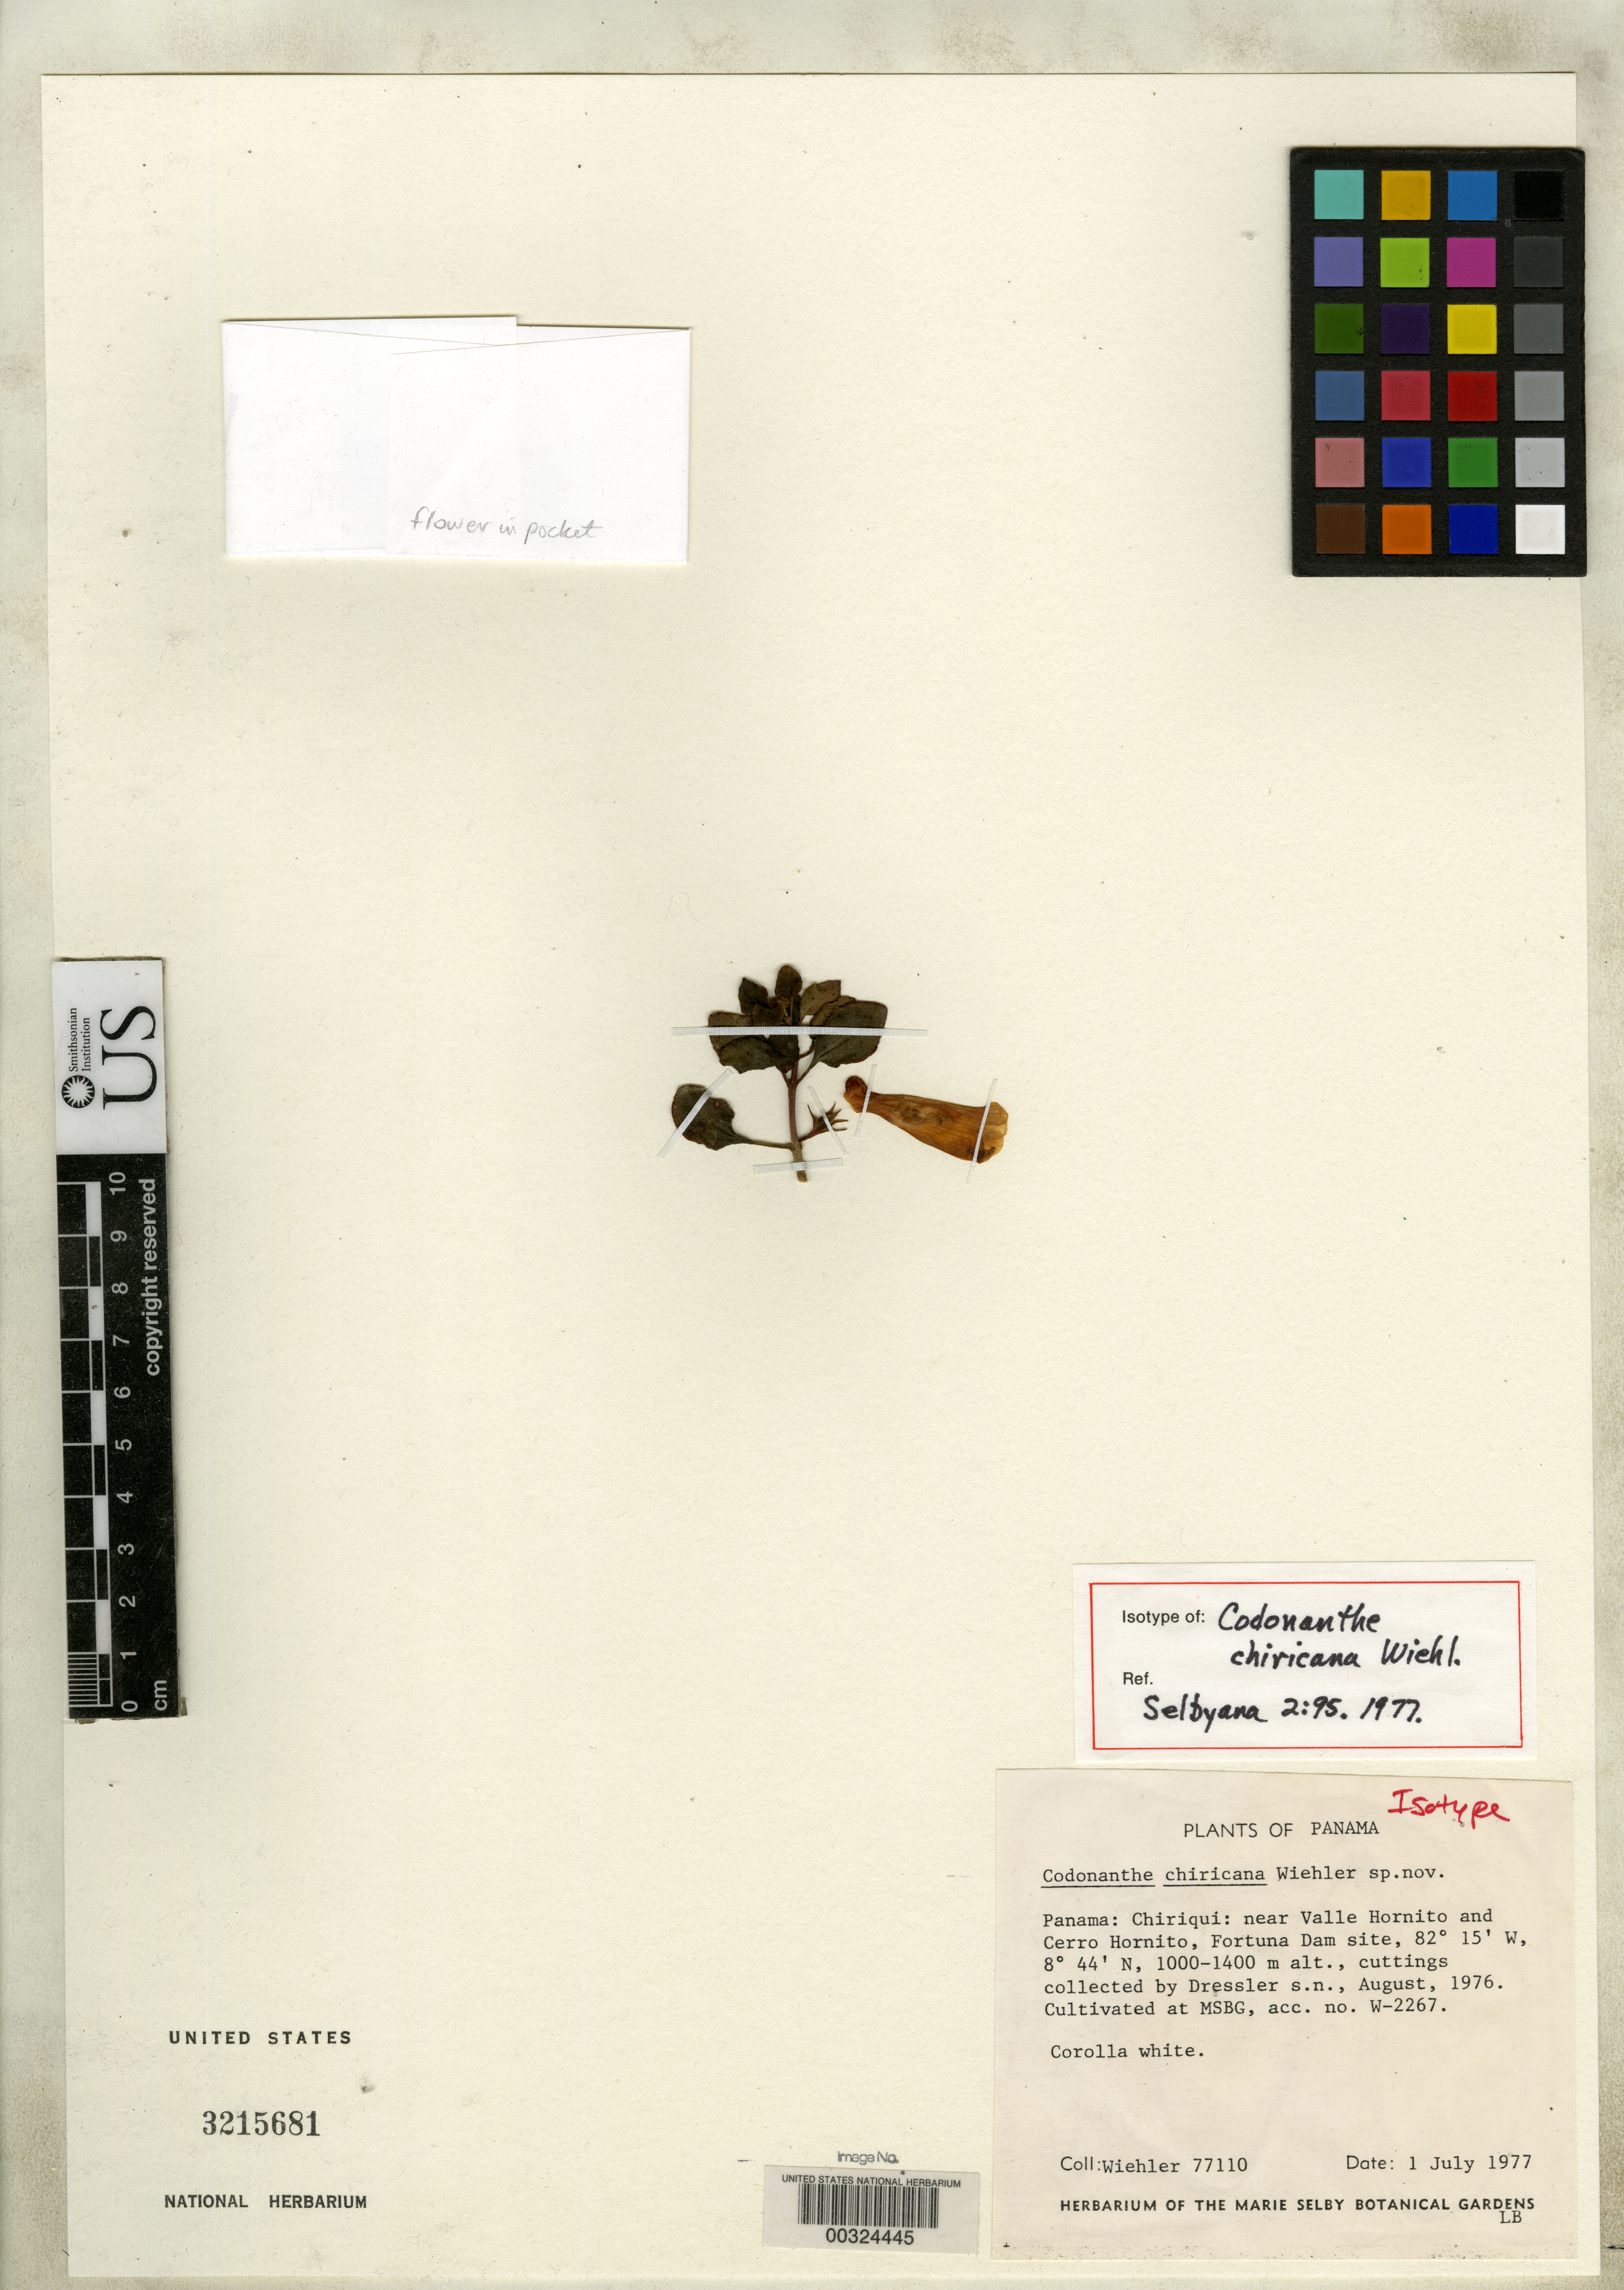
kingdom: Plantae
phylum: Tracheophyta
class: Magnoliopsida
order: Lamiales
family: Gesneriaceae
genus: Codonanthe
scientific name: Codonanthe chiricana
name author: Wiehler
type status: Isotype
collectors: H. J. Wiehler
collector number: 77110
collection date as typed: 01 Jul 1977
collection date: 1977-07-01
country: Panama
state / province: Chiriquí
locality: Near Valle Hornito & Cerro Hornito, Fortuna Dam site.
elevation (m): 1000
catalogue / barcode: US 3215681